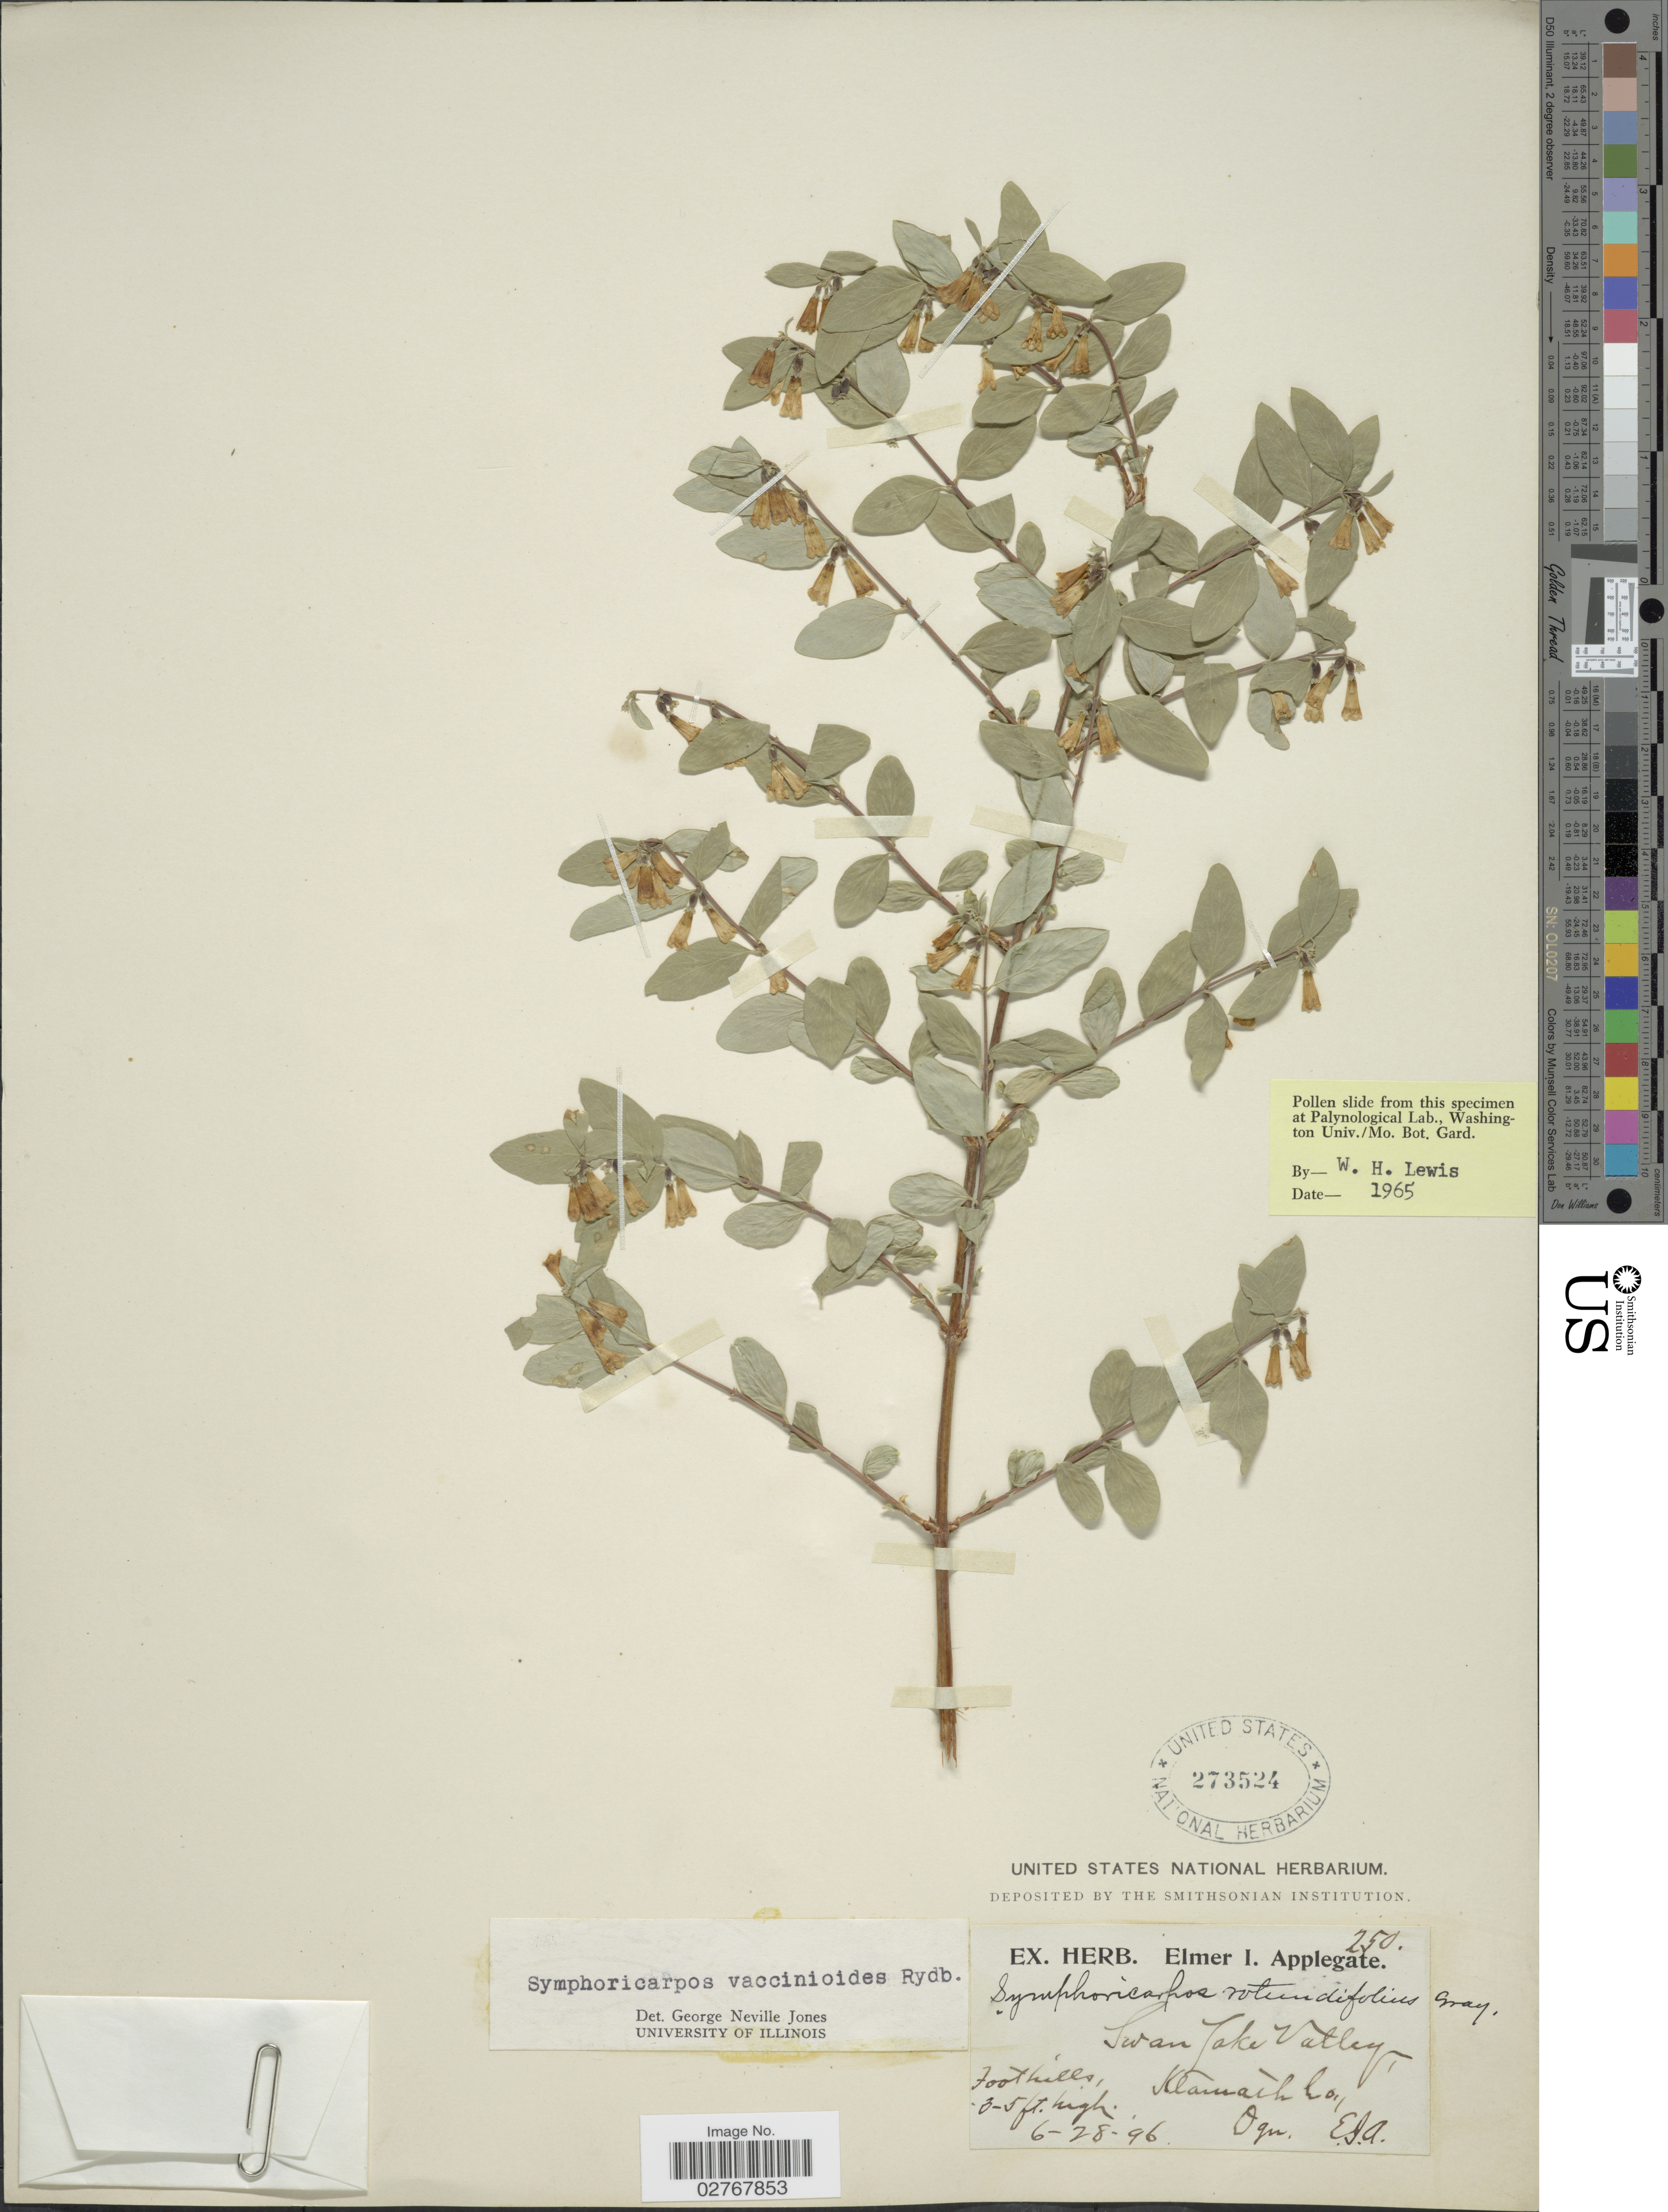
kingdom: Plantae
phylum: Tracheophyta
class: Magnoliopsida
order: Dipsacales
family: Caprifoliaceae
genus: Symphoricarpos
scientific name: Symphoricarpos vaccinioides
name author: Rydb.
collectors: E. I. Applegate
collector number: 250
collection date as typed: Transcribed d/m/y: 28/6/96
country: United States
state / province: Oregon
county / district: Klamath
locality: Swan Lake Valley, Foothills, Klamath Co.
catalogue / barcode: US 273524